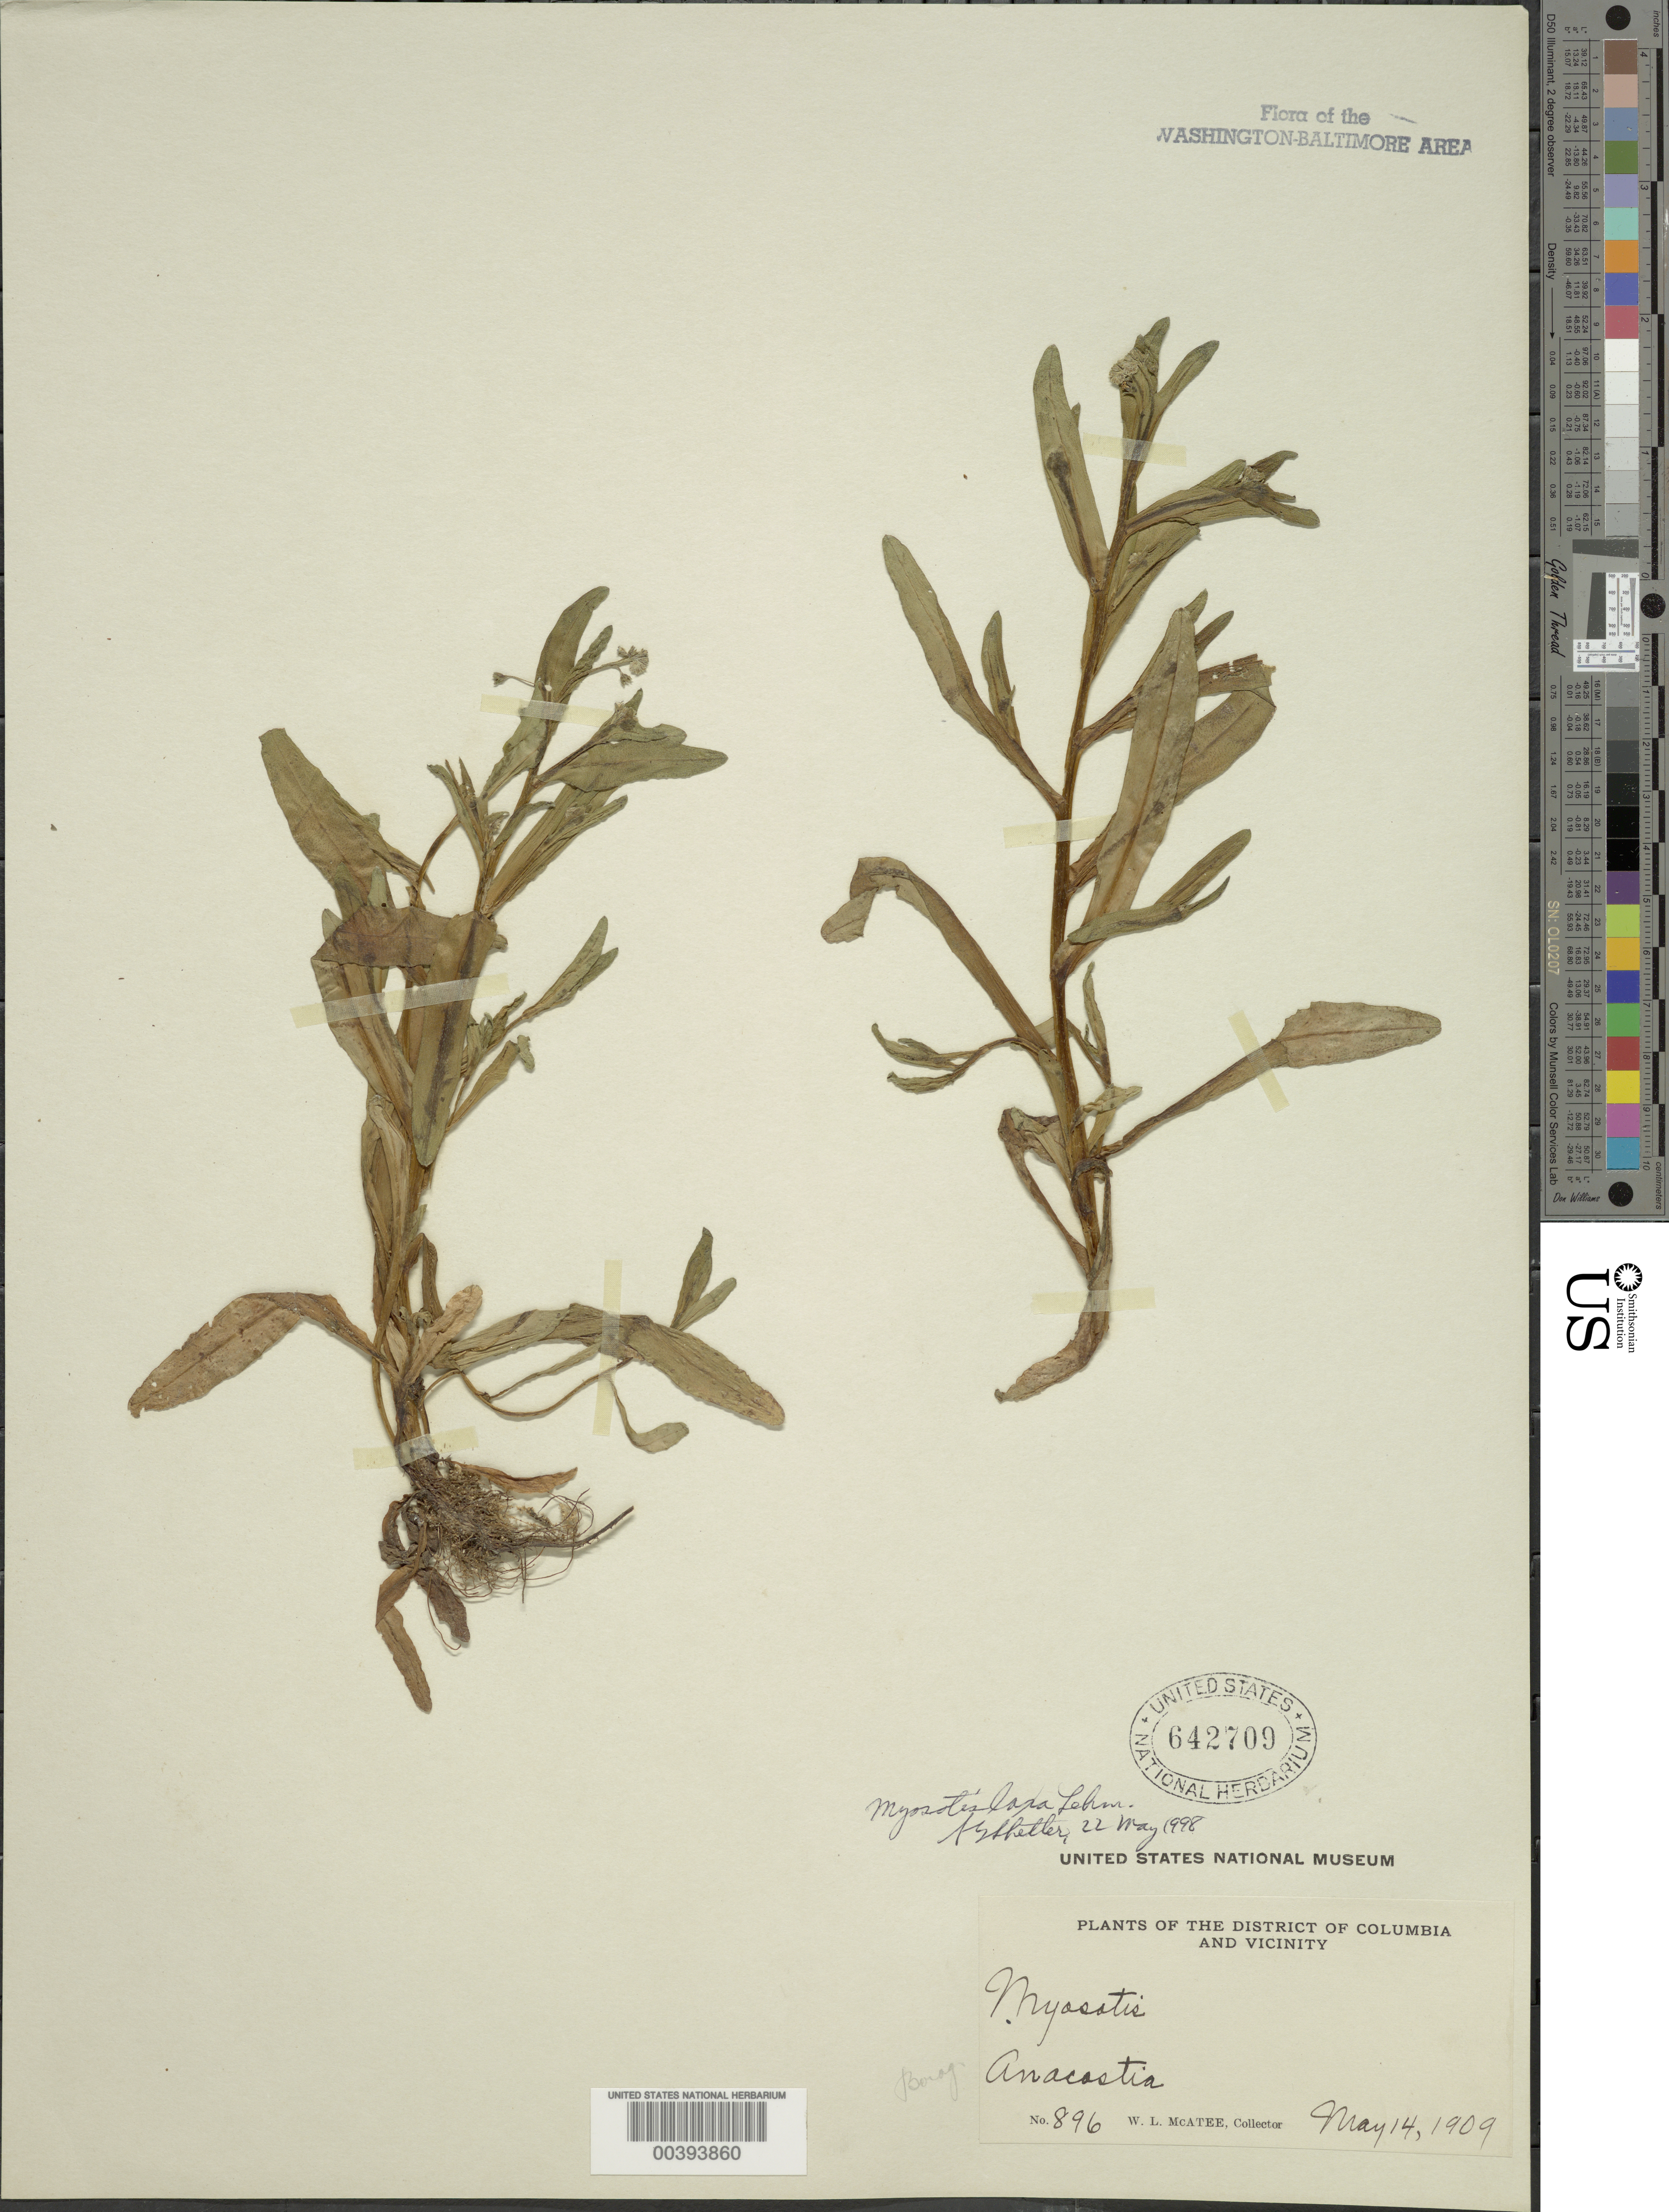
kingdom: Plantae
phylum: Tracheophyta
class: Magnoliopsida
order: Boraginales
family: Boraginaceae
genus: Myosotis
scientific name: Myosotis laxa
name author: F. Lehm.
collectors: W. McAtee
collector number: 896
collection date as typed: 14 May 1909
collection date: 1909-05-14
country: United States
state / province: District of Columbia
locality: Anacostia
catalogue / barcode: US 642709